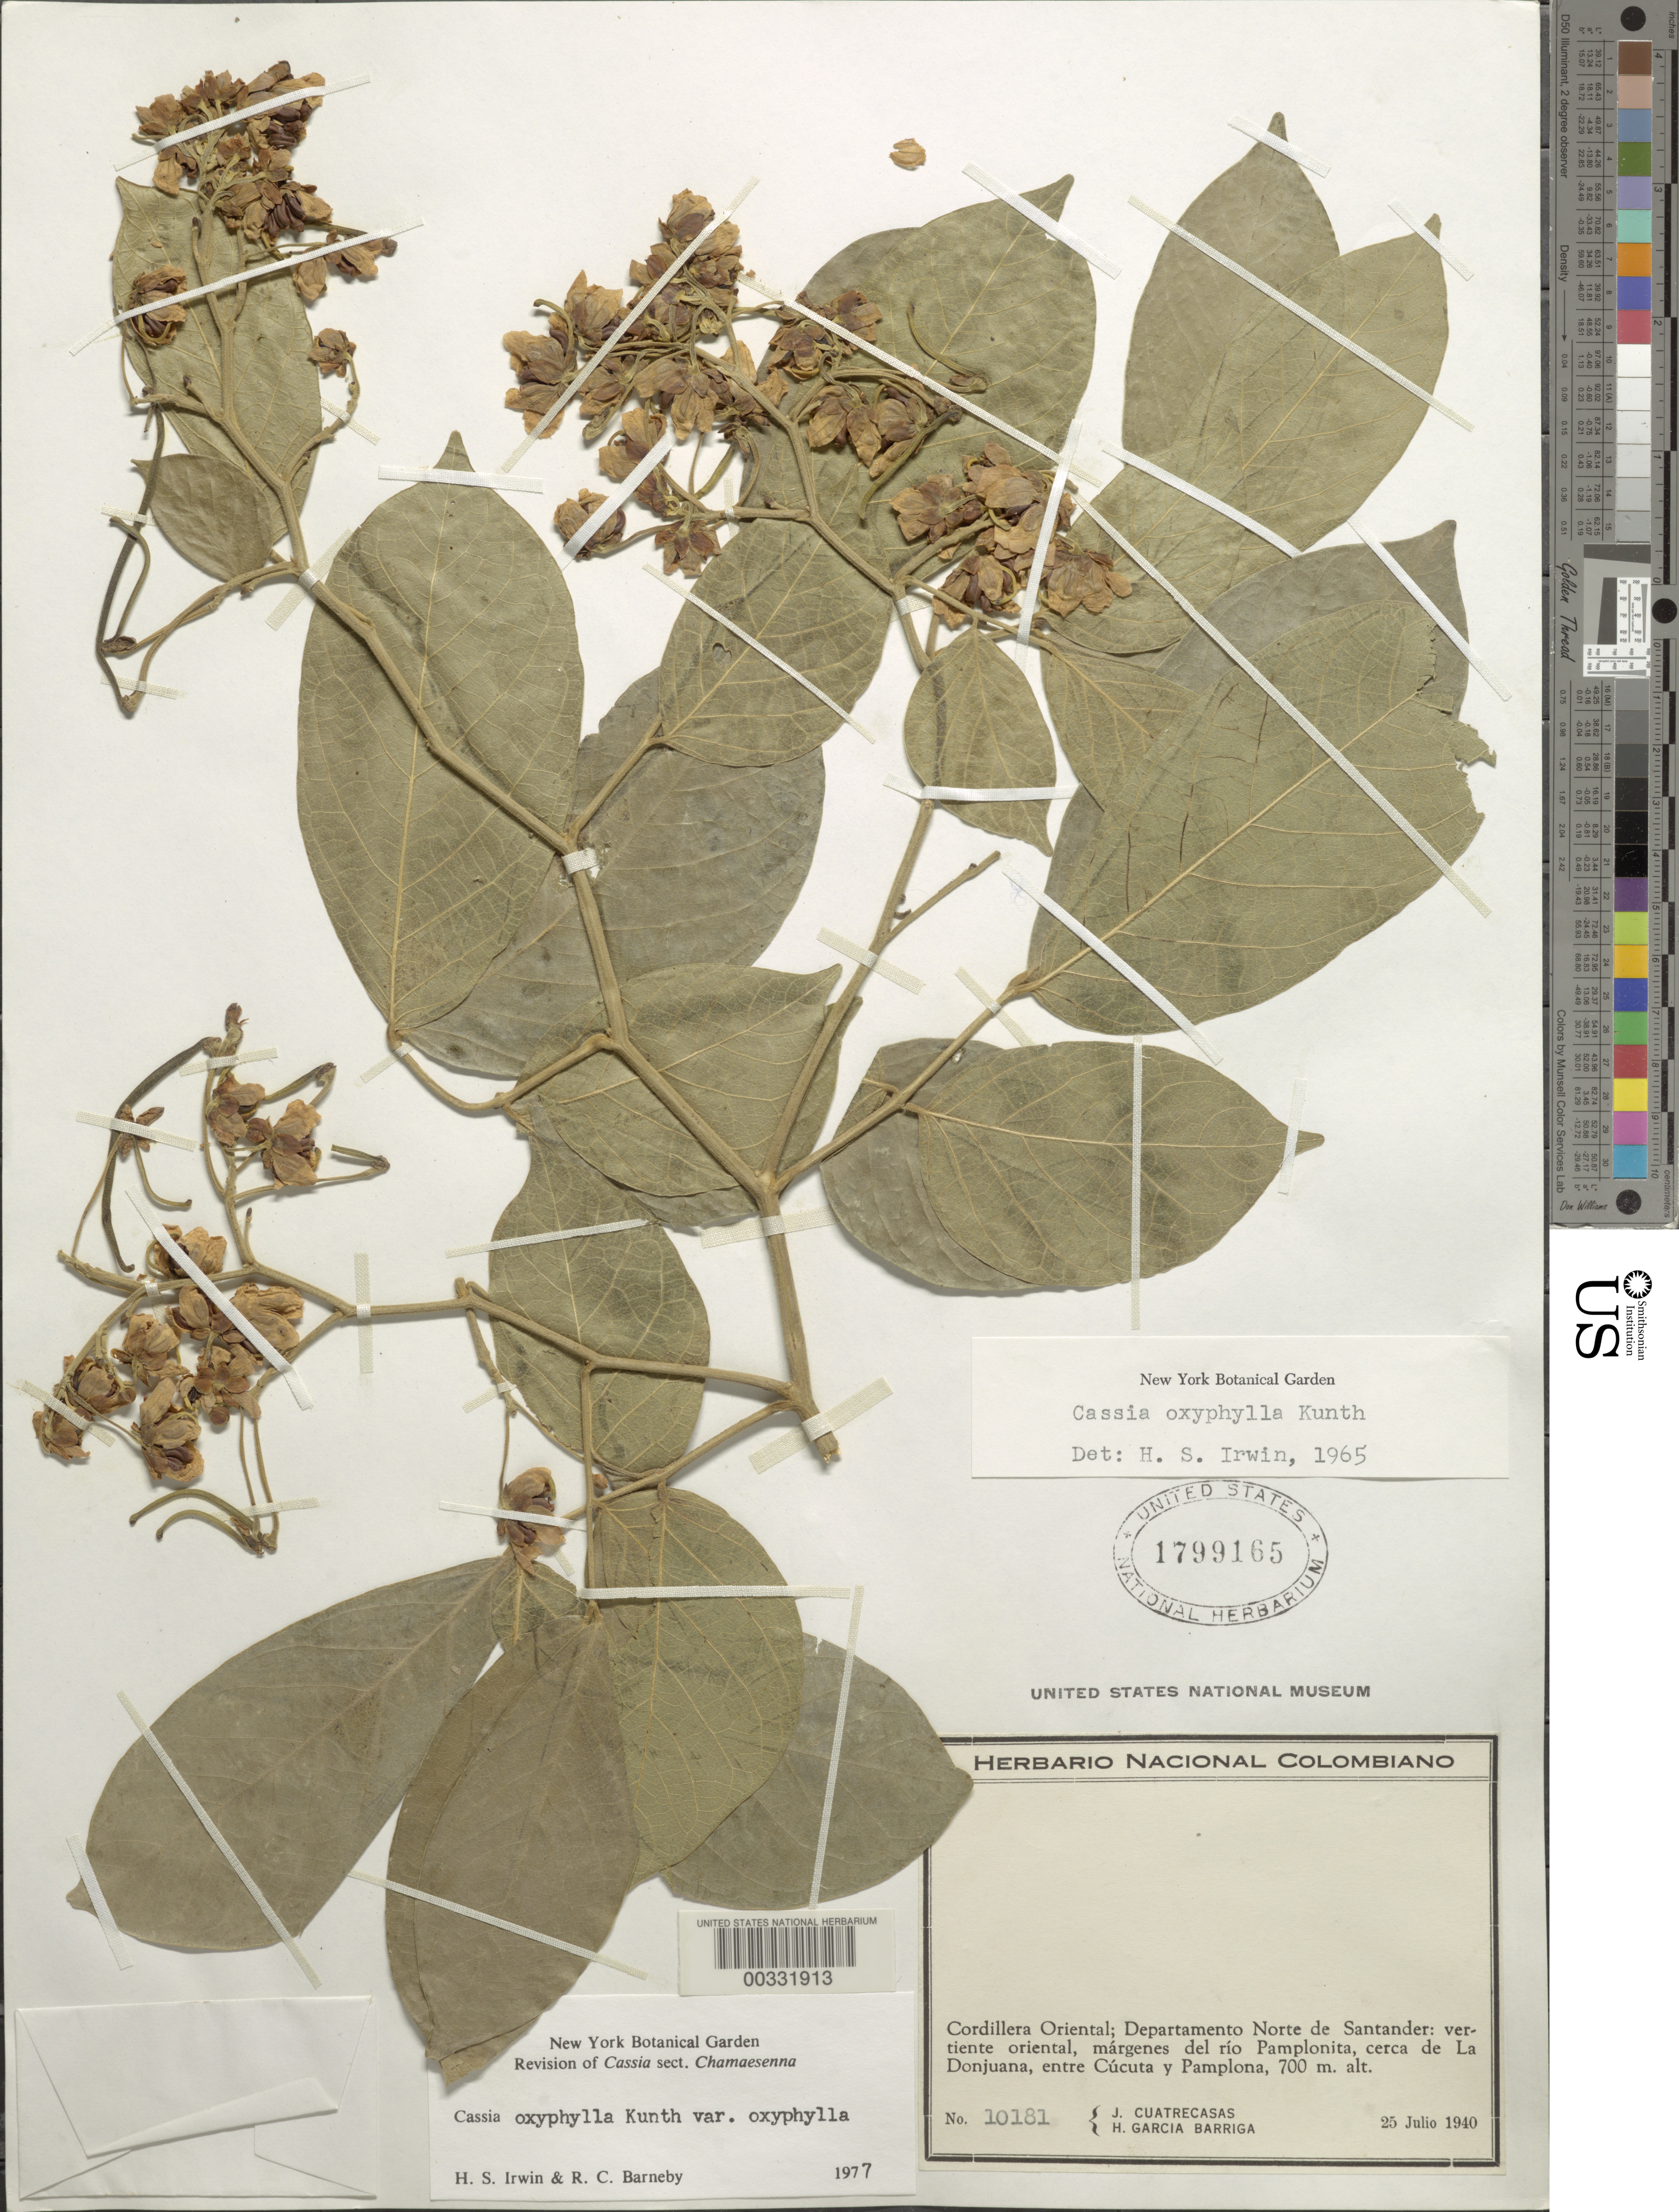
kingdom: Plantae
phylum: Tracheophyta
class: Magnoliopsida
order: Fabales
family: Fabaceae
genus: Senna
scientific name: Senna oxyphylla var. oxyphylla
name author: (Kunth) H.S. Irwin & Barneby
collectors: J. Cuatrecasas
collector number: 10181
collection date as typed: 25 Jul 1940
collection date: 1940-07-25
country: Colombia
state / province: Norte de Santander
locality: Rio Pamplorita Cerca la donjuana, between Cucuta and Pamplona; Cordillera Oriental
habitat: River edge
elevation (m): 700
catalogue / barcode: US 1799165